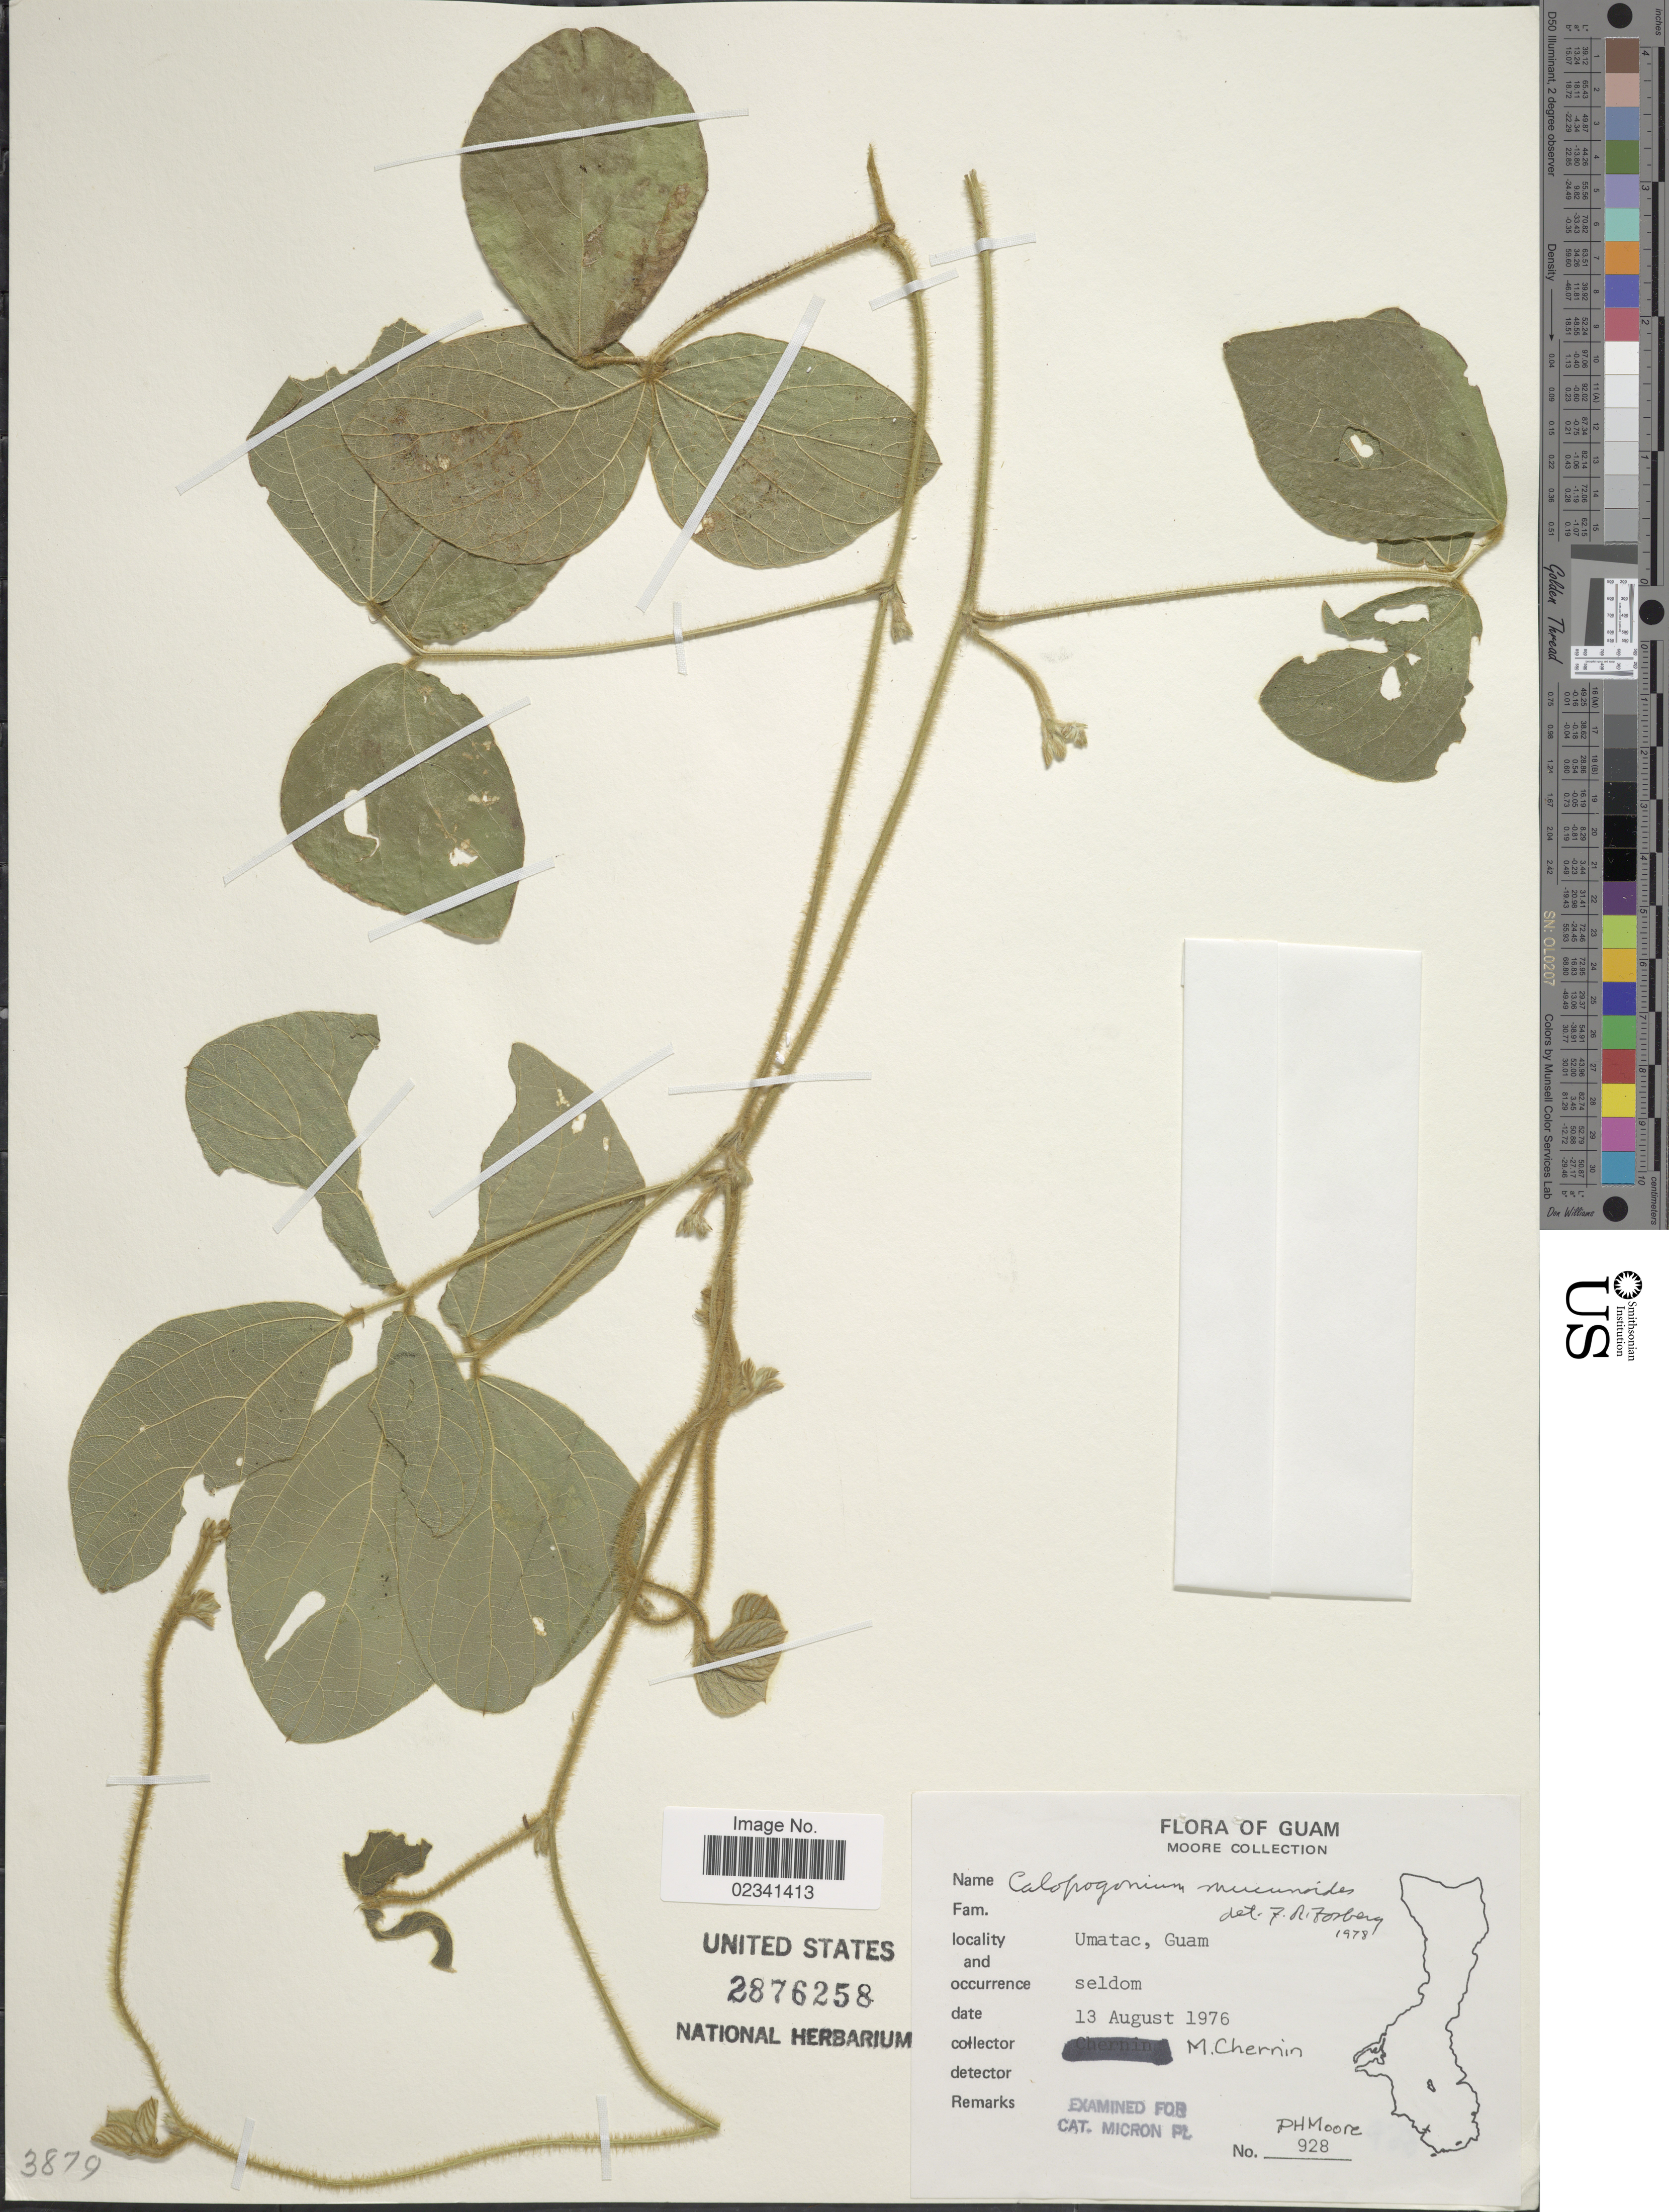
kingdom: Plantae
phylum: Tracheophyta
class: Magnoliopsida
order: Fabales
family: Fabaceae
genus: Calopogonium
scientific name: Calopogonium mucunoides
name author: Desv.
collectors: M. Chernin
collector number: PHMoore928*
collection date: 1976-08-13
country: Guam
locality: Umatac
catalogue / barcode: US 2876258